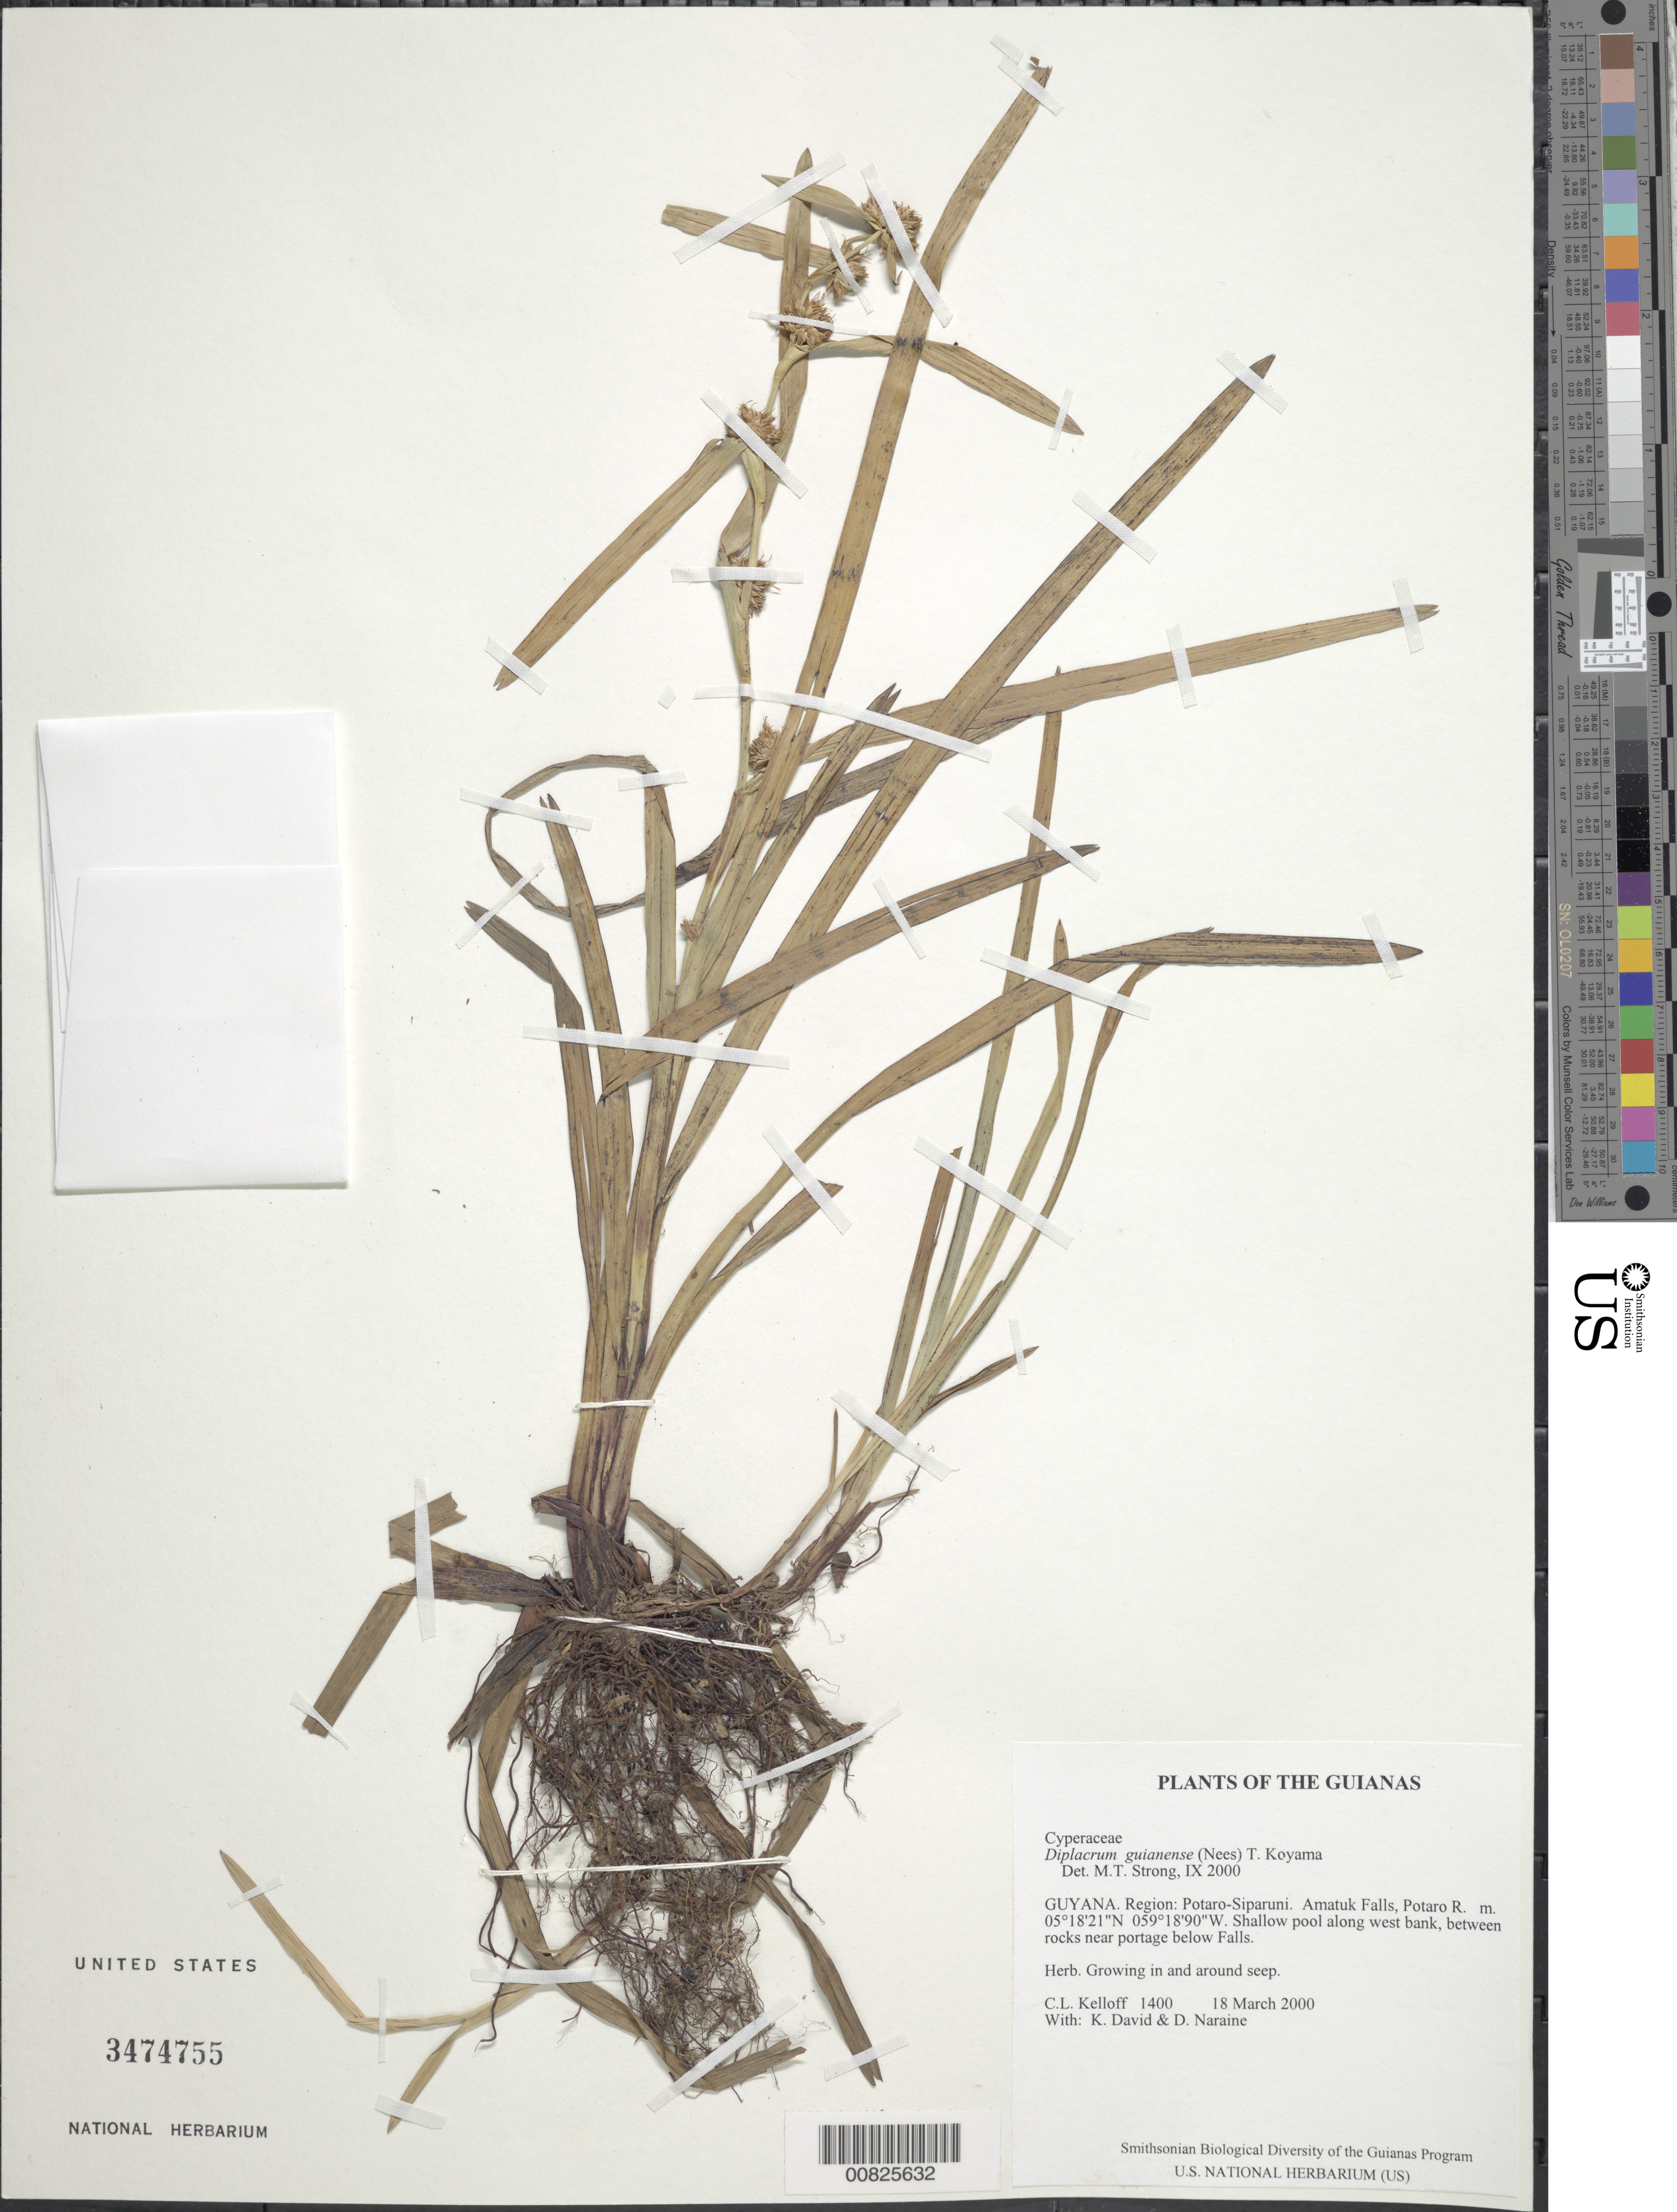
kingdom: Plantae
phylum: Tracheophyta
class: Liliopsida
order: Poales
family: Cyperaceae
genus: Diplacrum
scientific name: Diplacrum guianense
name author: (Nees) T. Koyama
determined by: Strong, M. T., (US), Smithsonian Institution - National Museum of Natural History (UNITED STATES)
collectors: C. L. Kelloff, K. David & D. Naraine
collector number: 1400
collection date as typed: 18 March 2000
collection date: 2000-03-18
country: Guyana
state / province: Potaro-Siparuni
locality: Amatuk Falls, Potaro R.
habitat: Shallow pool along west bank, between rocks near portage below Falls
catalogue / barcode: US 3474755